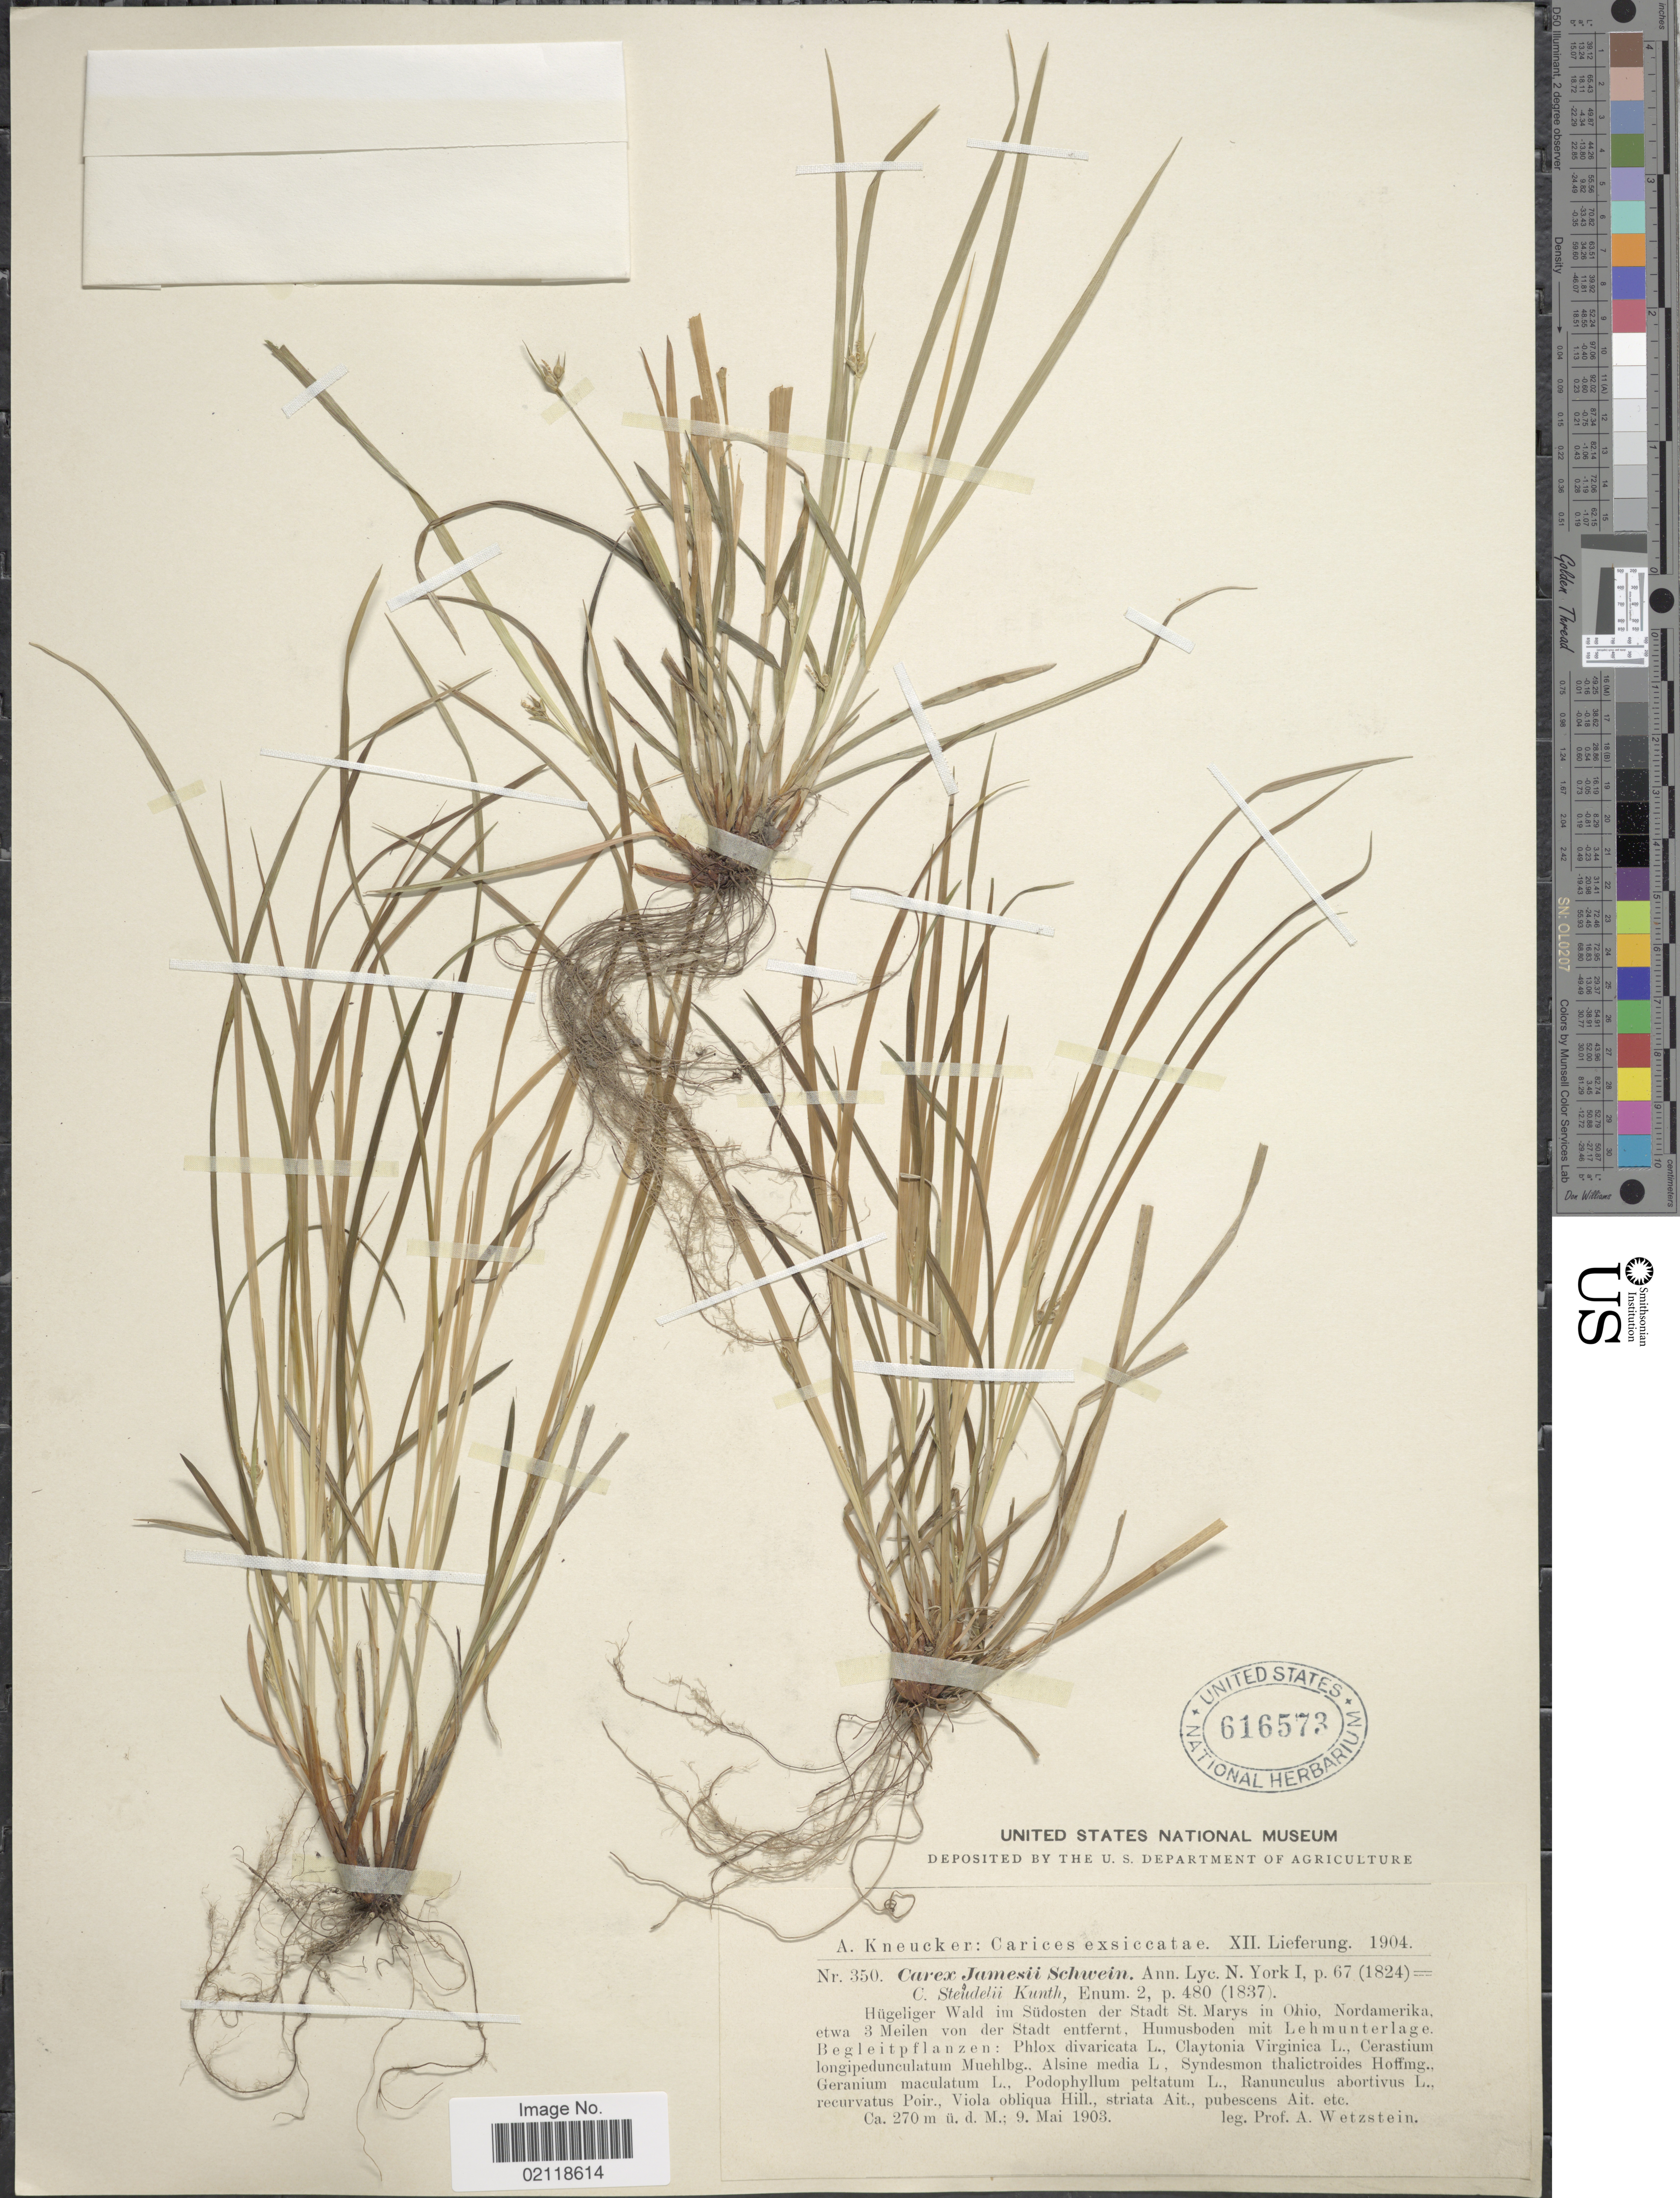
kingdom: Plantae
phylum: Tracheophyta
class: Liliopsida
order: Poales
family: Cyperaceae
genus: Carex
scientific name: Carex jamesii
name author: Schwein.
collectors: A. Wetzstein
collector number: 350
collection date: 1903-05-09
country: United States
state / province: Ohio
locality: Hugeliger Wald im Sudosten der Stadt St. Marys in Ohio, etwa 3 Meilen von der Stadt entfernt, Carices.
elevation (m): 270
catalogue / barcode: US 616573